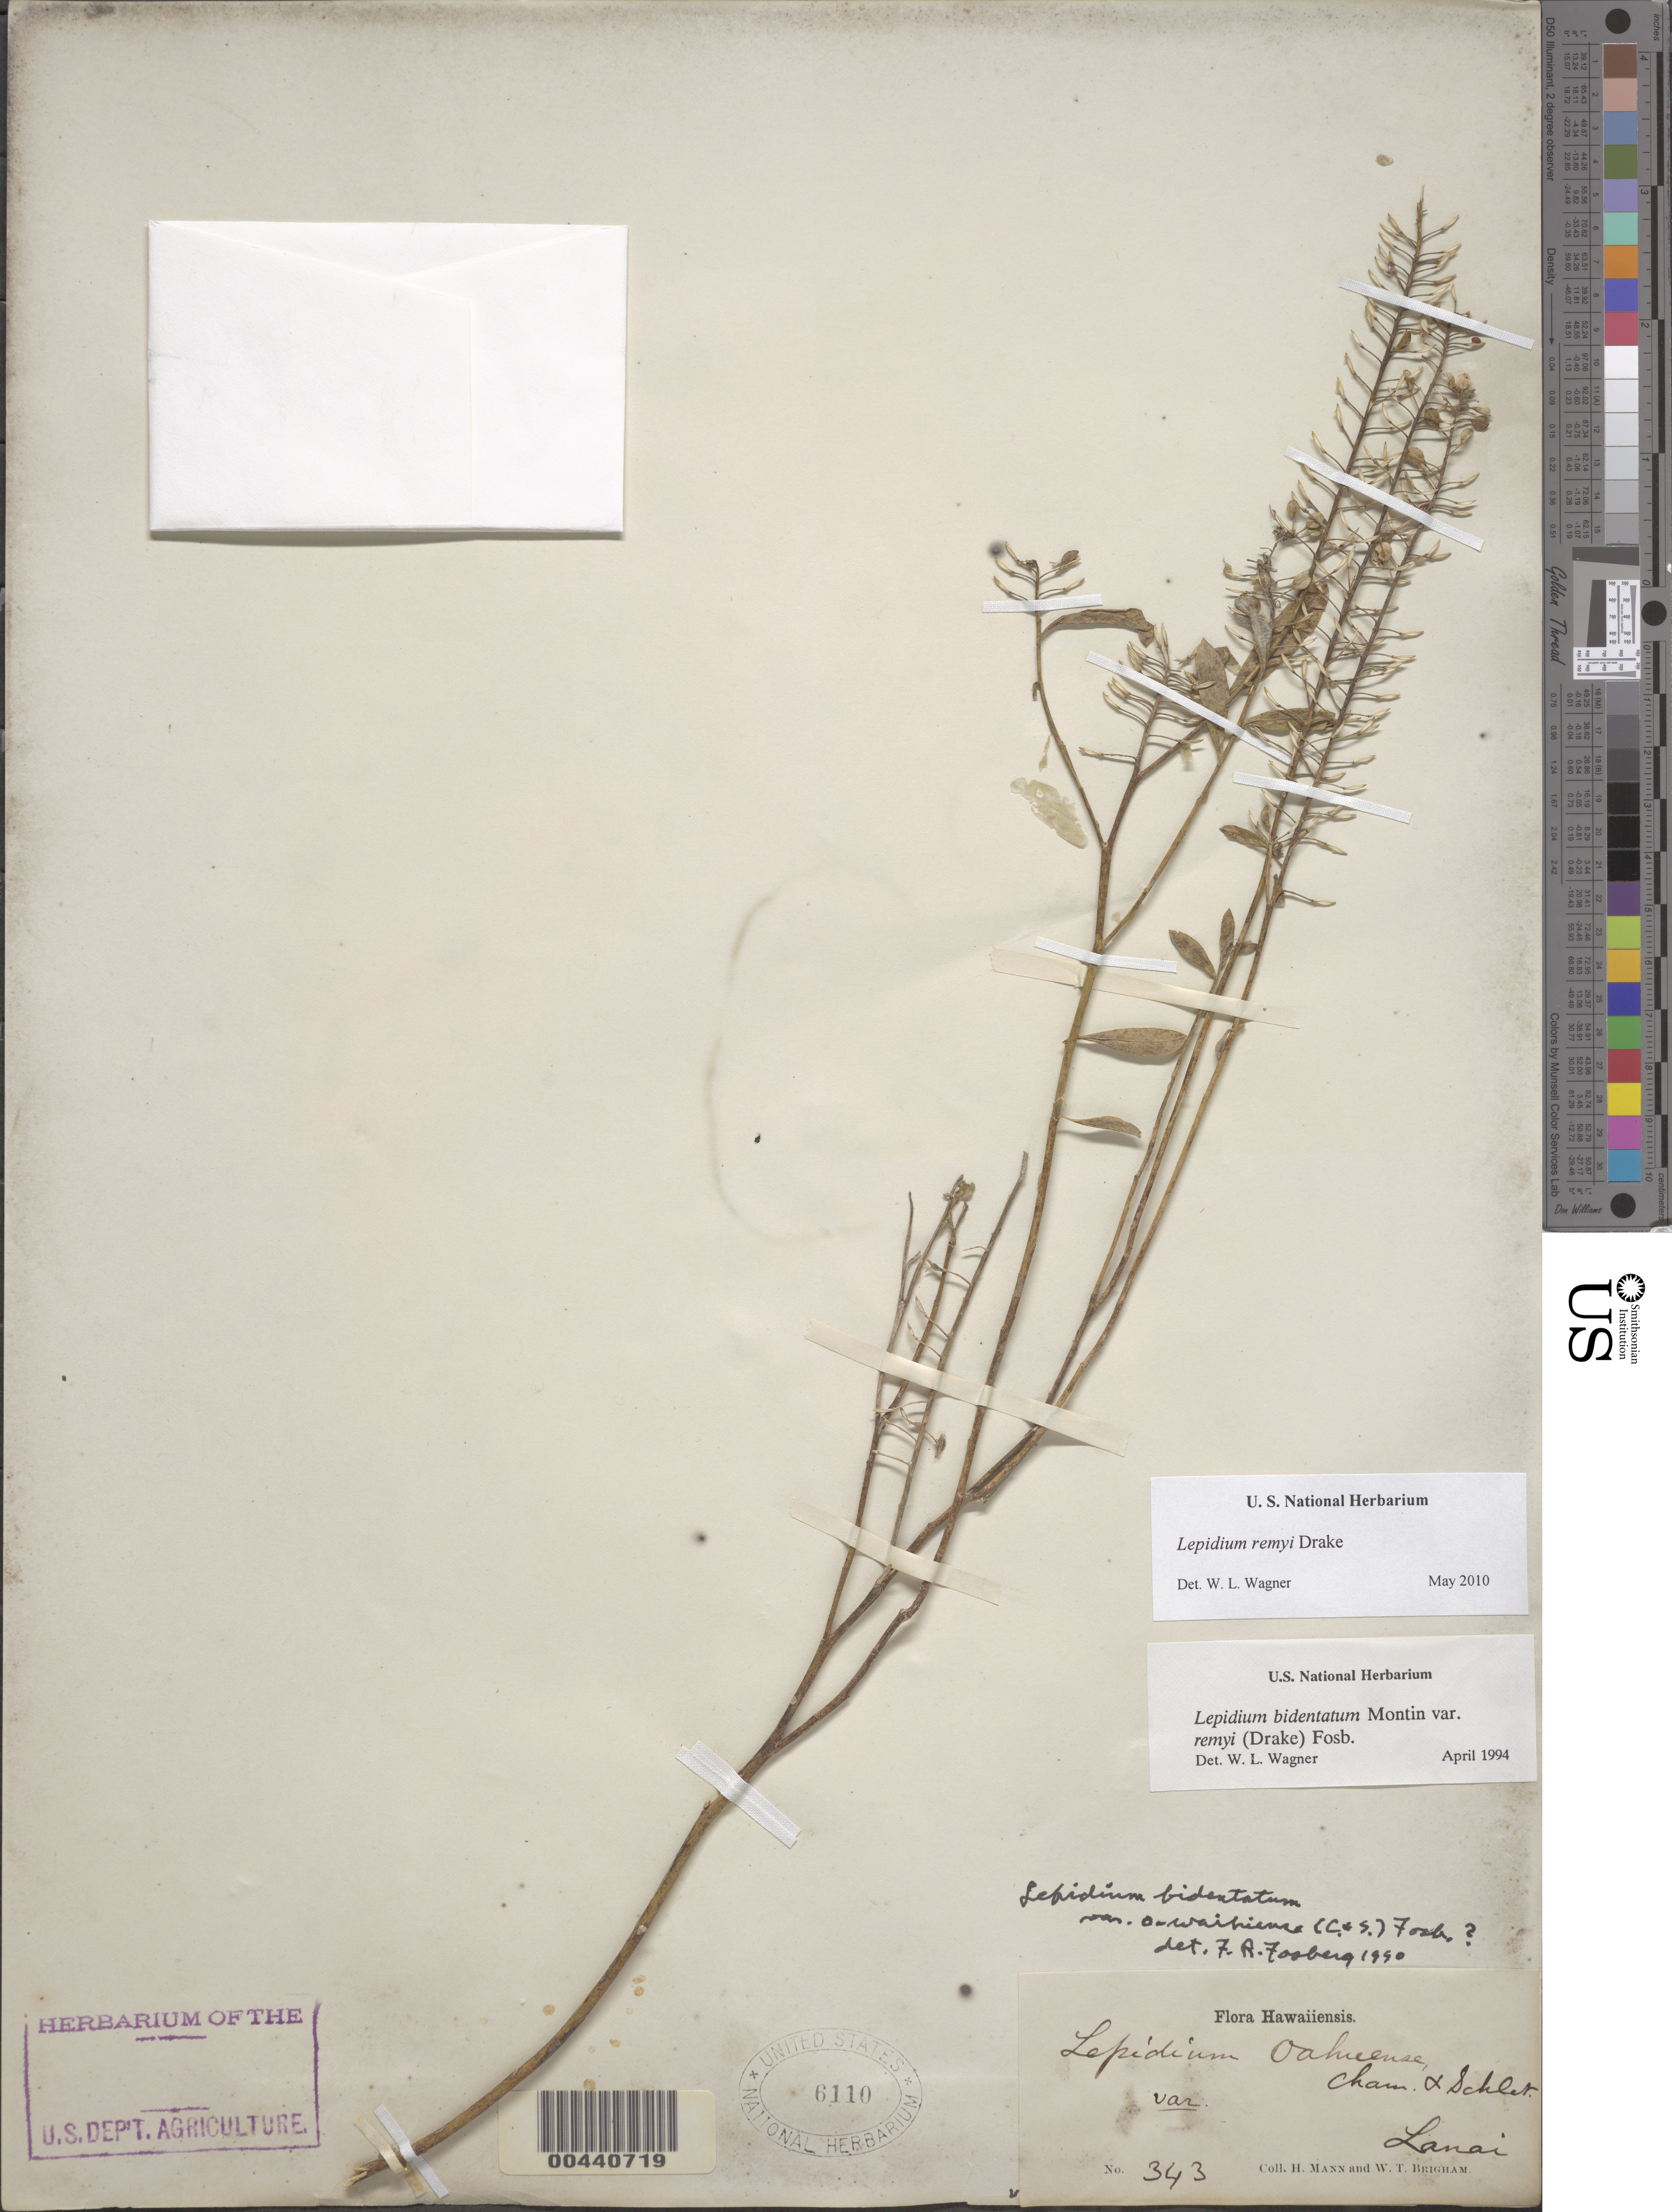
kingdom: Plantae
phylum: Tracheophyta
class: Magnoliopsida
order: Brassicales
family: Brassicaceae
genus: Lepidium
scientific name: Lepidium bidentatum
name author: Montin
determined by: Al-Shehbaz, I. A., (MO), Missouri Botanical Garden (UNITED STATES)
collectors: H. Mann & W. T. Brigham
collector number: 343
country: United States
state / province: Hawaii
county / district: Maui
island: Lana'i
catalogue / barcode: US 6110